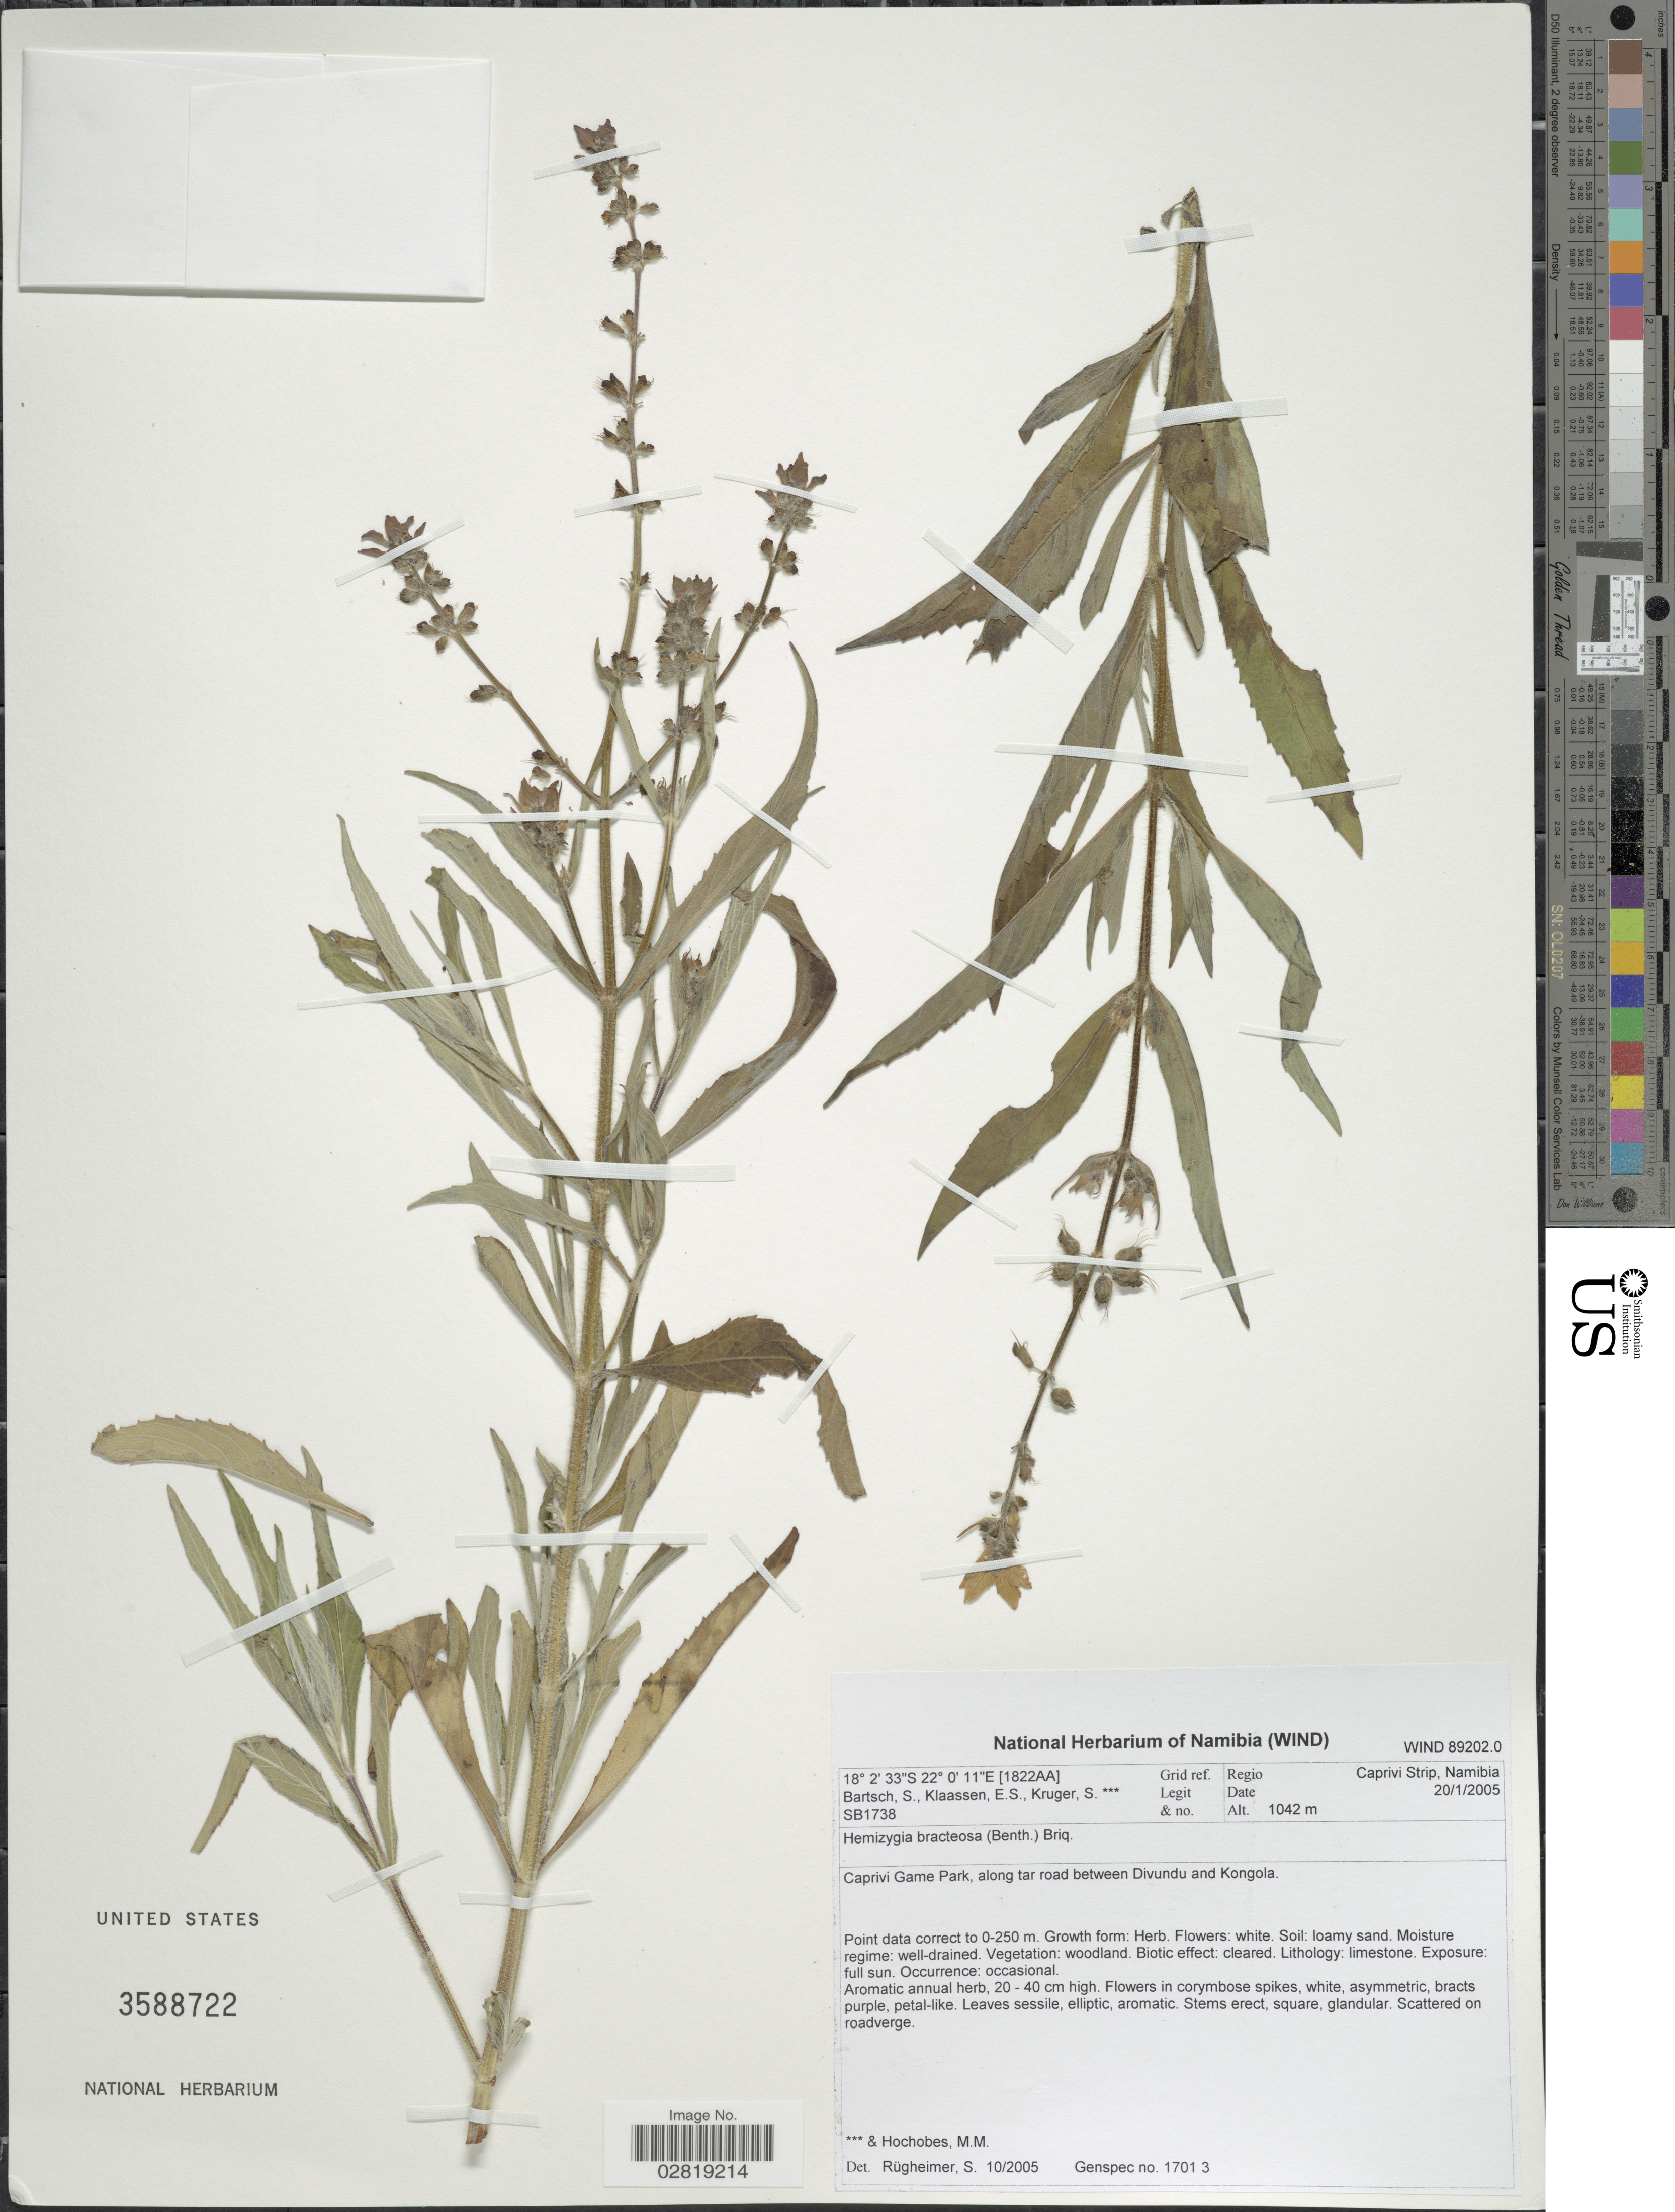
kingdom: Plantae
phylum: Tracheophyta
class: Magnoliopsida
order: Lamiales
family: Lamiaceae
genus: Hemizygia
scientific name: Hemizygia bracteosa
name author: (Benth.) Briq.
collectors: S. Bartsch, E. S. Klaassen, S. Kruger & M. Hochobes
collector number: SB1738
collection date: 2005-01-20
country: Namibia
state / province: Caprivi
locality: [1822AA], Regio Caprivi Strip. Caprivi Game Park, along tar road between Divundu and Kongola.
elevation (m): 1042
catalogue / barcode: US 3588722